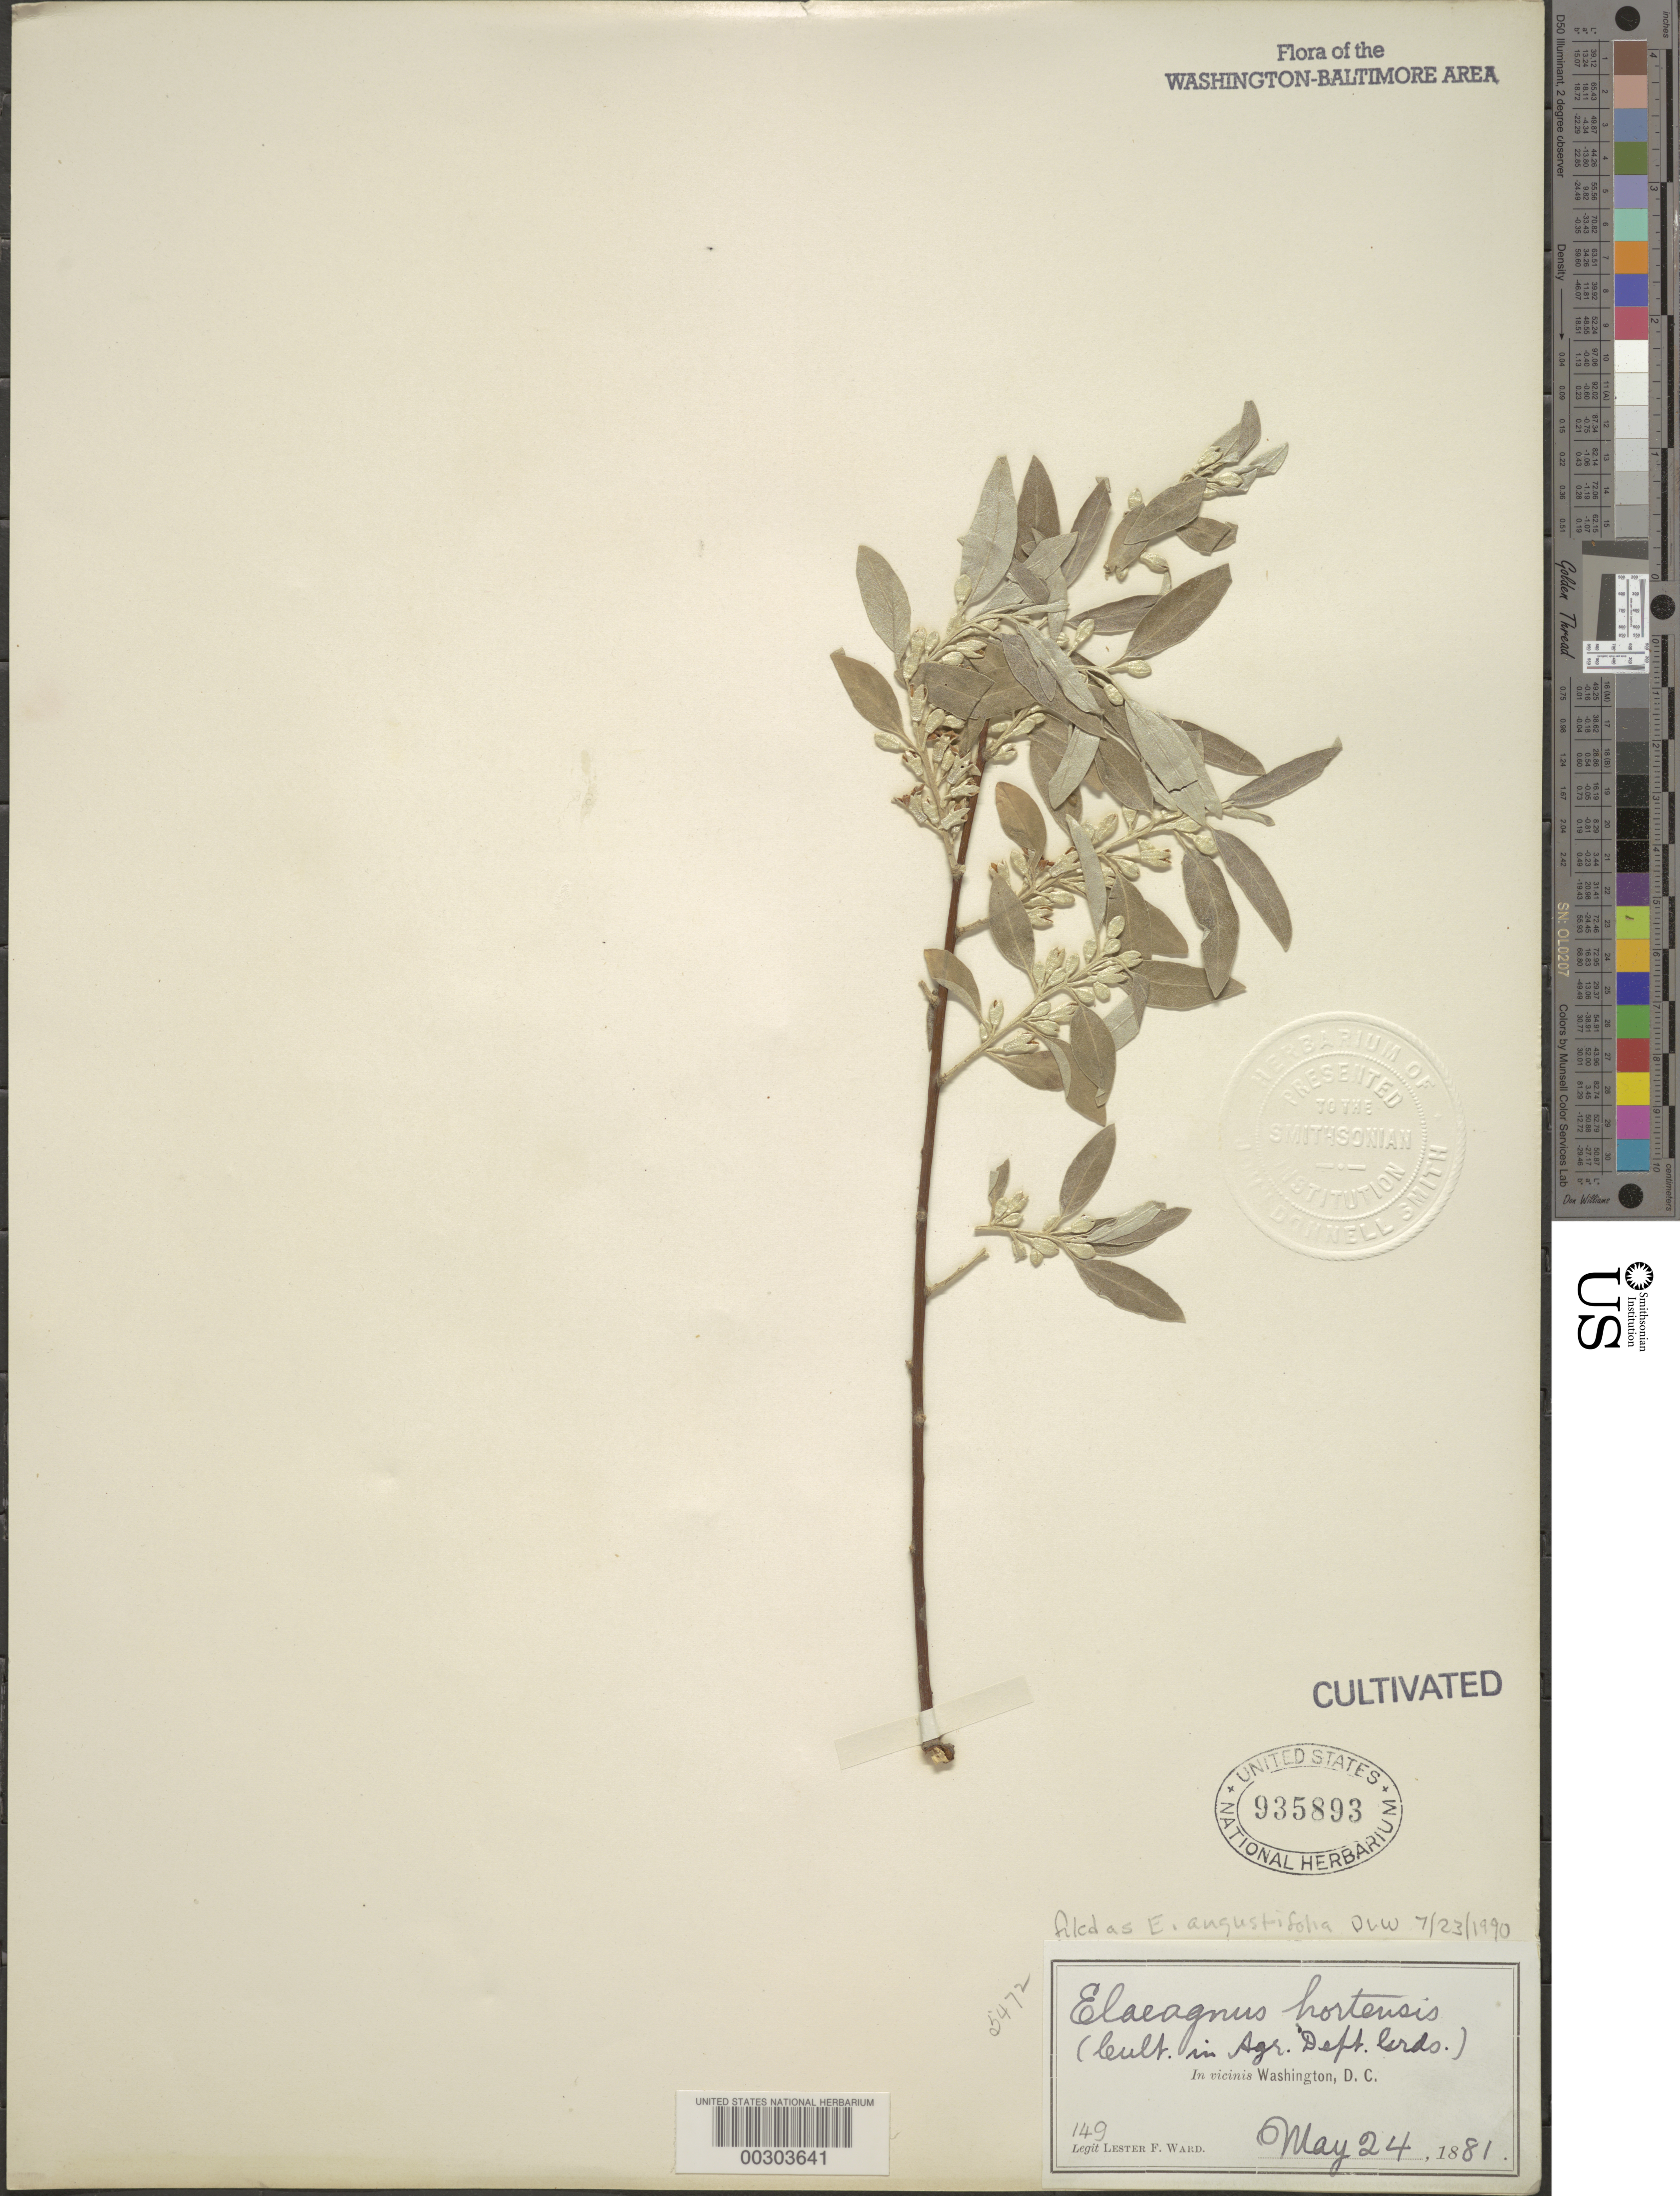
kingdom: Plantae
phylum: Tracheophyta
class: Magnoliopsida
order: Rosales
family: Elaeagnaceae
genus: Elaeagnus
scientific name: Elaeagnus angustifolia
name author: L.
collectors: L. F. Ward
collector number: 149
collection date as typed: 24 May 1881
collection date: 1881-05-24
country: United States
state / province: District of Columbia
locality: Department of Agriculture Ground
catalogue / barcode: US 935893